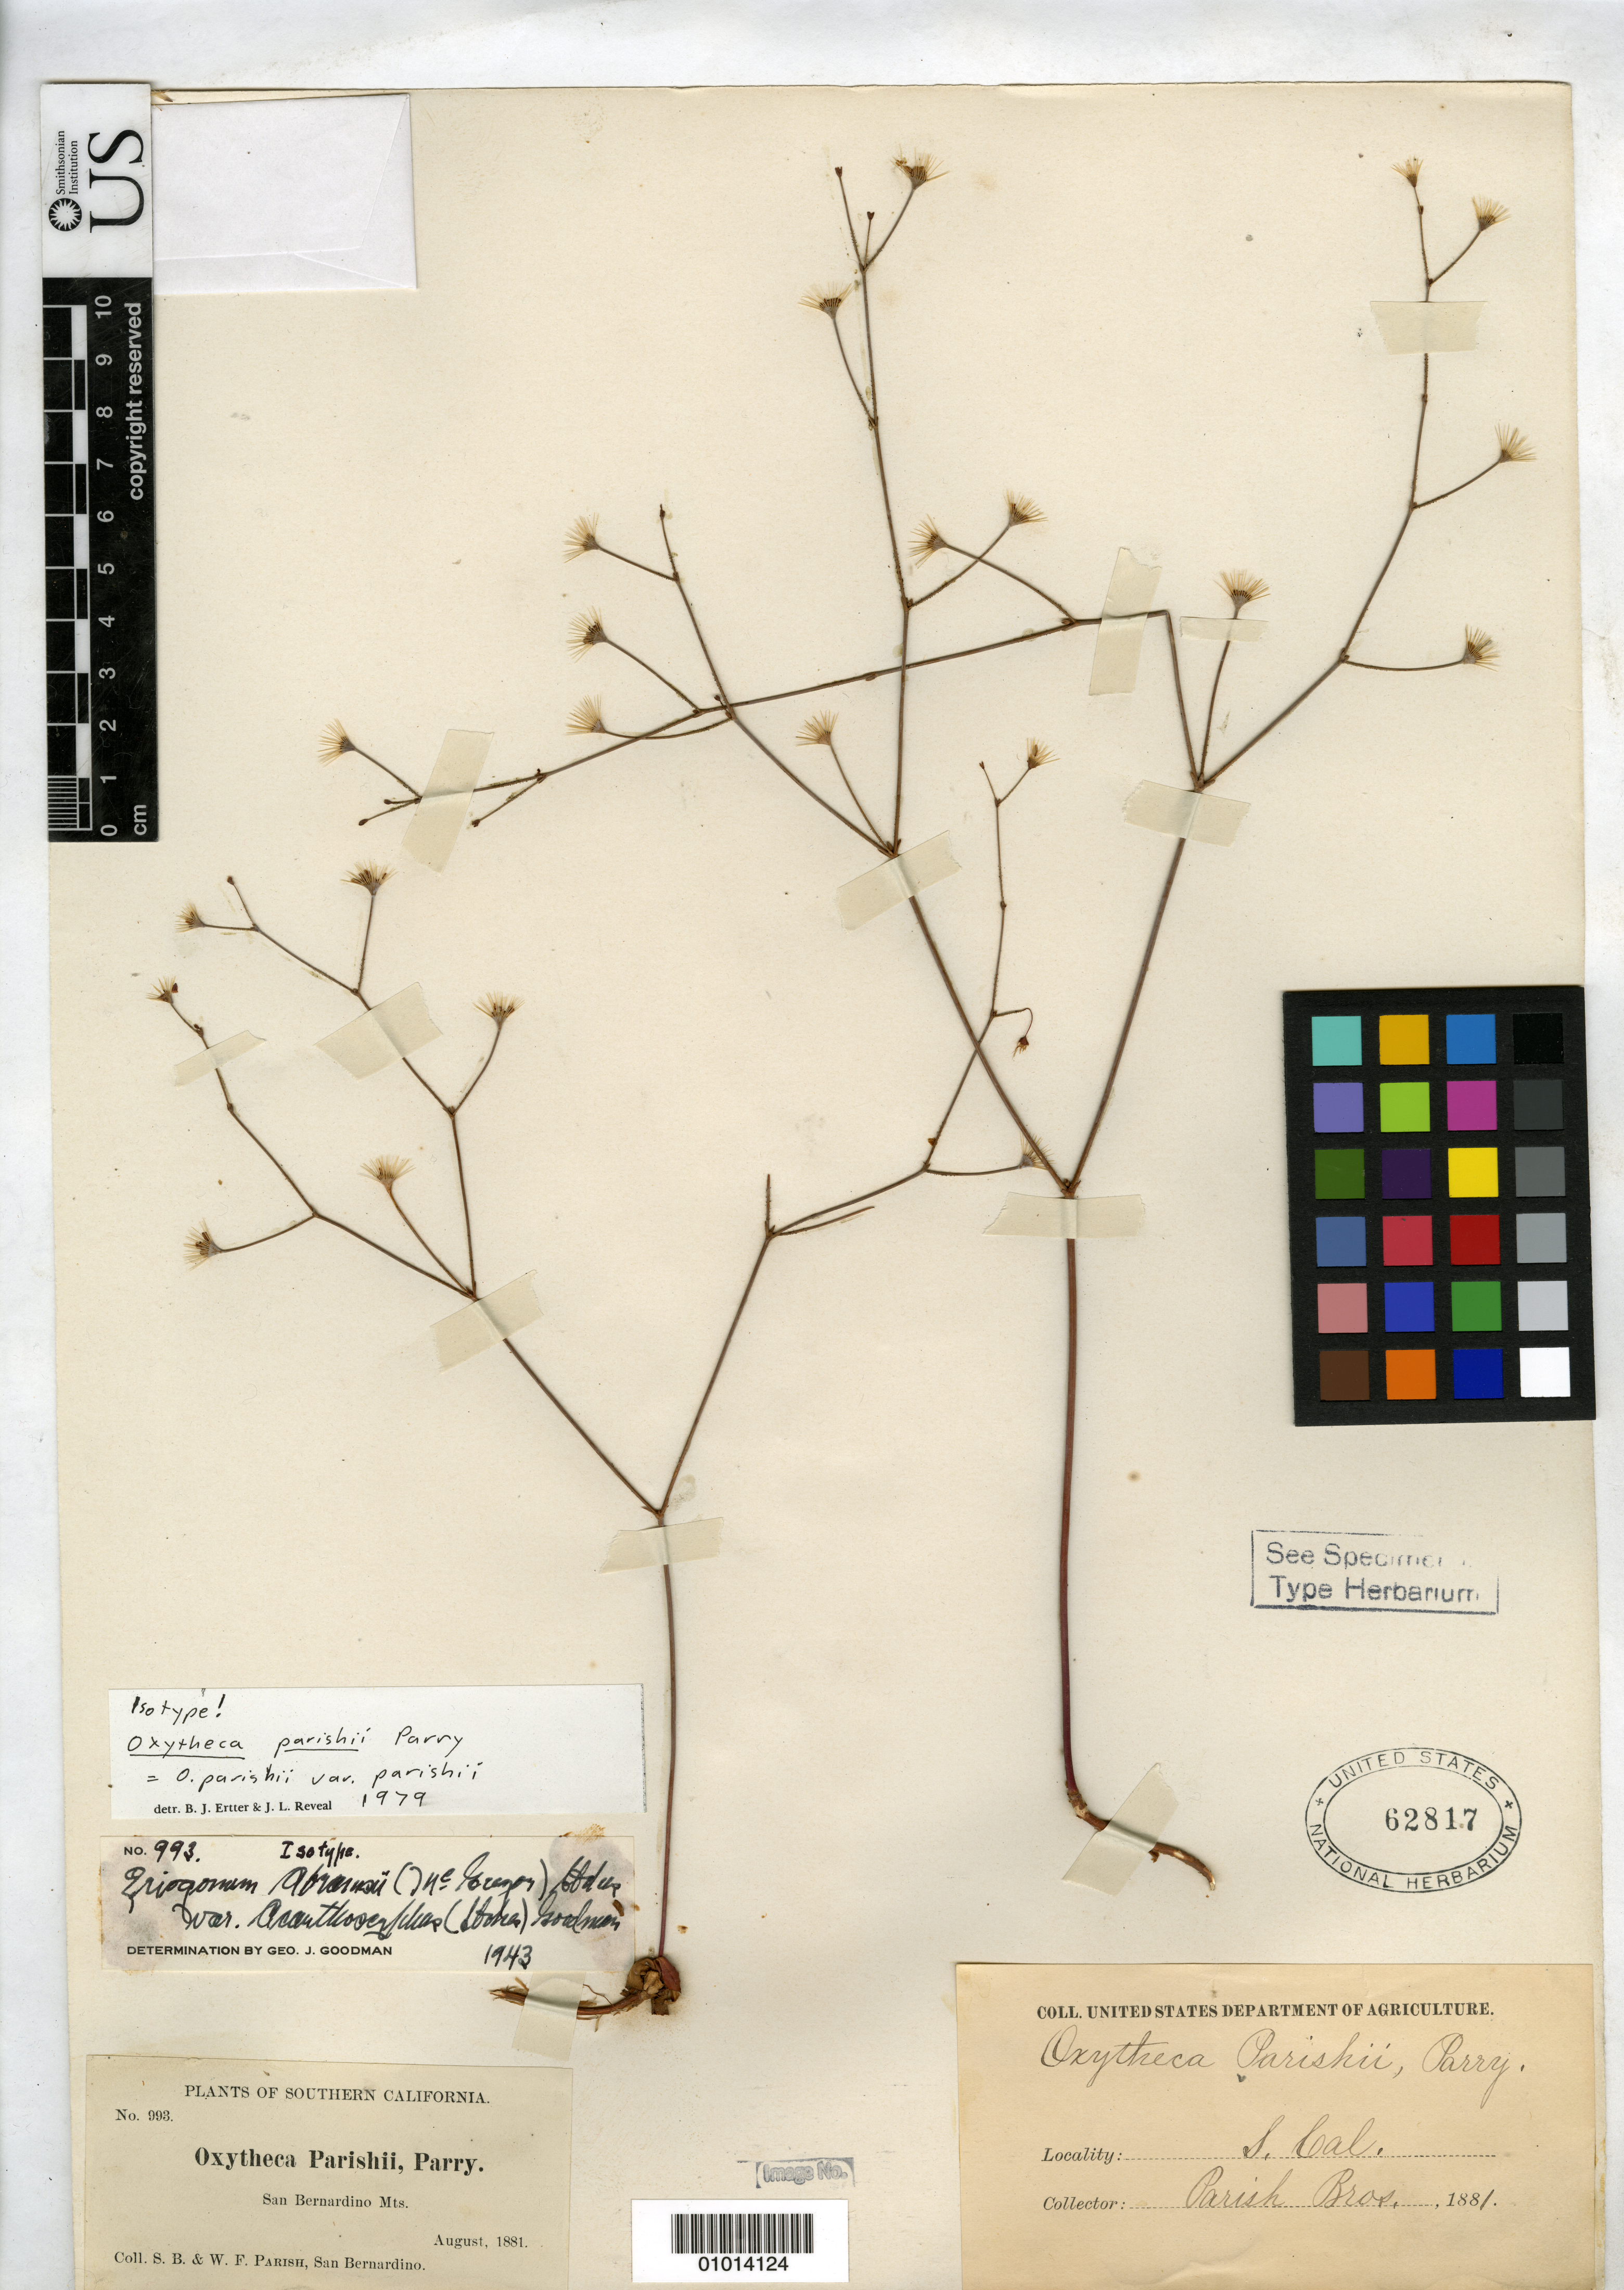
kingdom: Plantae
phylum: Tracheophyta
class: Magnoliopsida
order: Caryophyllales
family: Polygonaceae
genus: Oxytheca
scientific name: Oxytheca parishii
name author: Parry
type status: Isotype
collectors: S. B. Parish & W. F. Parish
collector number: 993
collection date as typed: Aug 1881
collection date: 1881-08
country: United States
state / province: California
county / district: San Bernardino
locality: San Bernardino Mts.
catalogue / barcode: US 62817